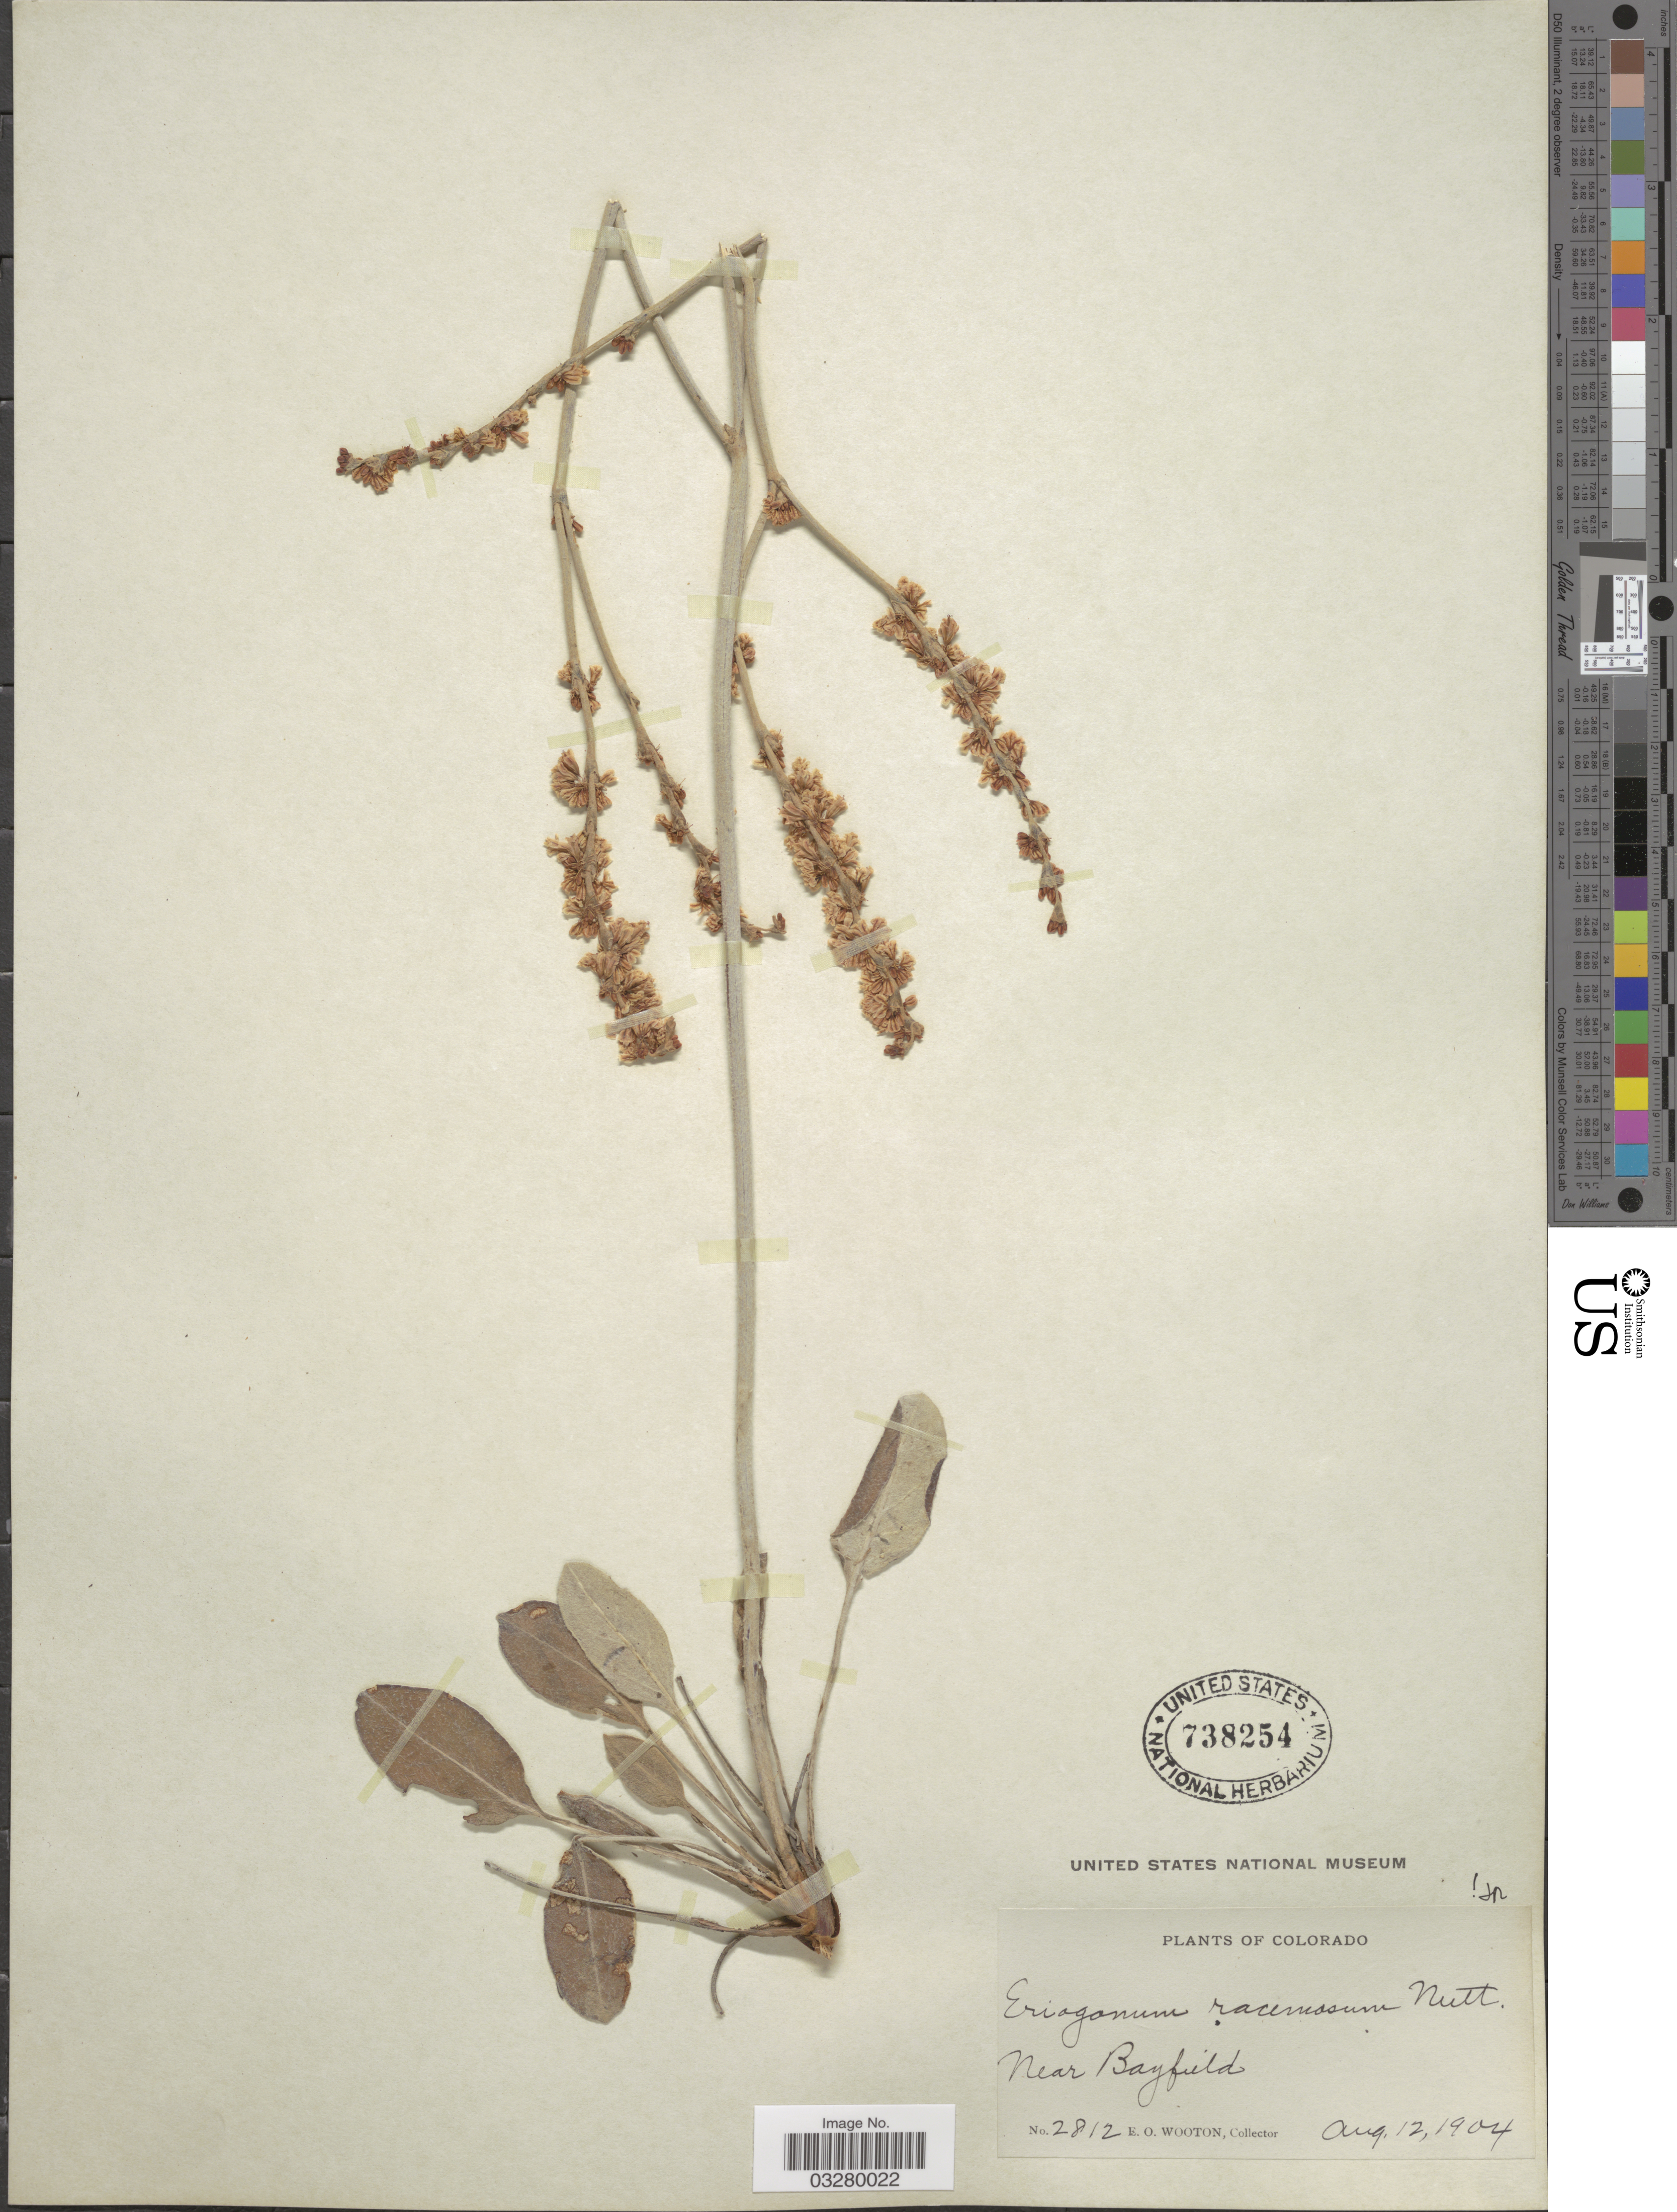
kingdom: Plantae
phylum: Tracheophyta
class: Magnoliopsida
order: Caryophyllales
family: Polygonaceae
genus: Eriogonum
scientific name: Eriogonum racemosum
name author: Nutt.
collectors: E. O. Wooton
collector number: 2812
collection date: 1904-08-12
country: United States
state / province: Colorado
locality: Near Bayfield.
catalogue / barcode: US 738254